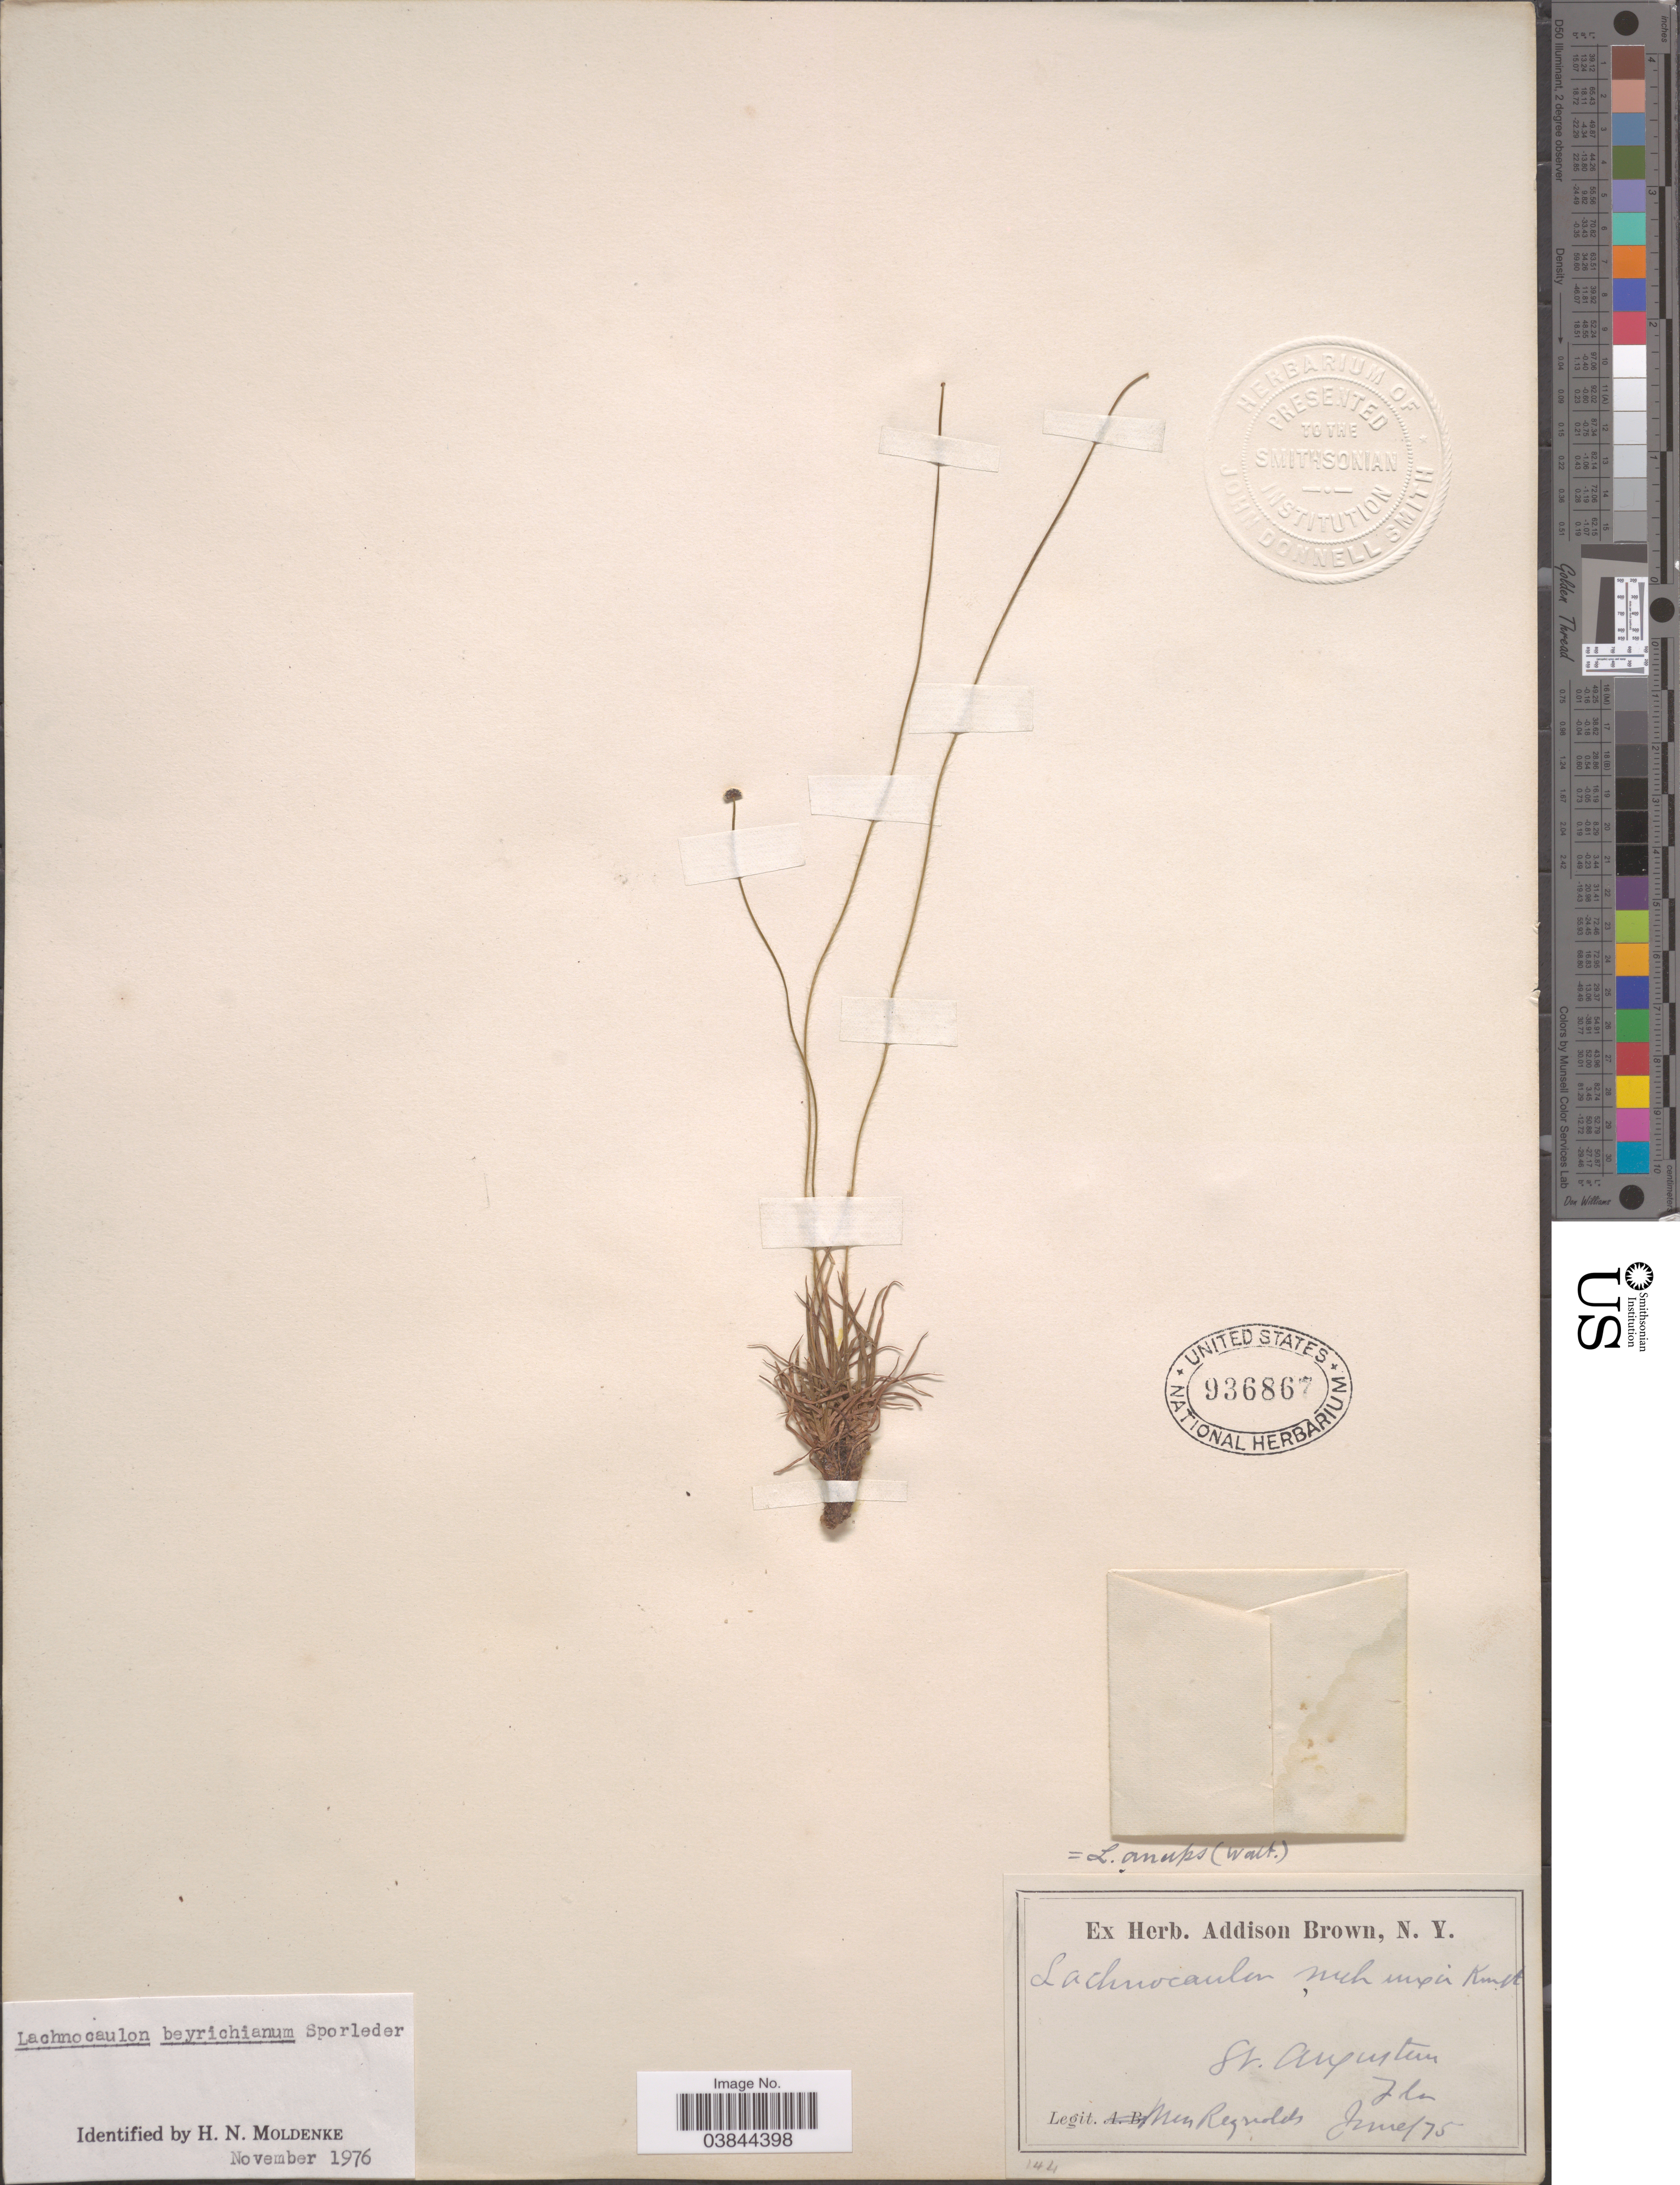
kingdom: Plantae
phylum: Tracheophyta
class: Liliopsida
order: Poales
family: Eriocaulaceae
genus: Lachnocaulon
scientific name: Lachnocaulon beyrichianum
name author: Sporl. ex Körn.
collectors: M. Reynolds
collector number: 144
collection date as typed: Transcribed d/m/y: /6/75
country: United States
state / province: Florida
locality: St. Augustun.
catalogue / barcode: US 936867